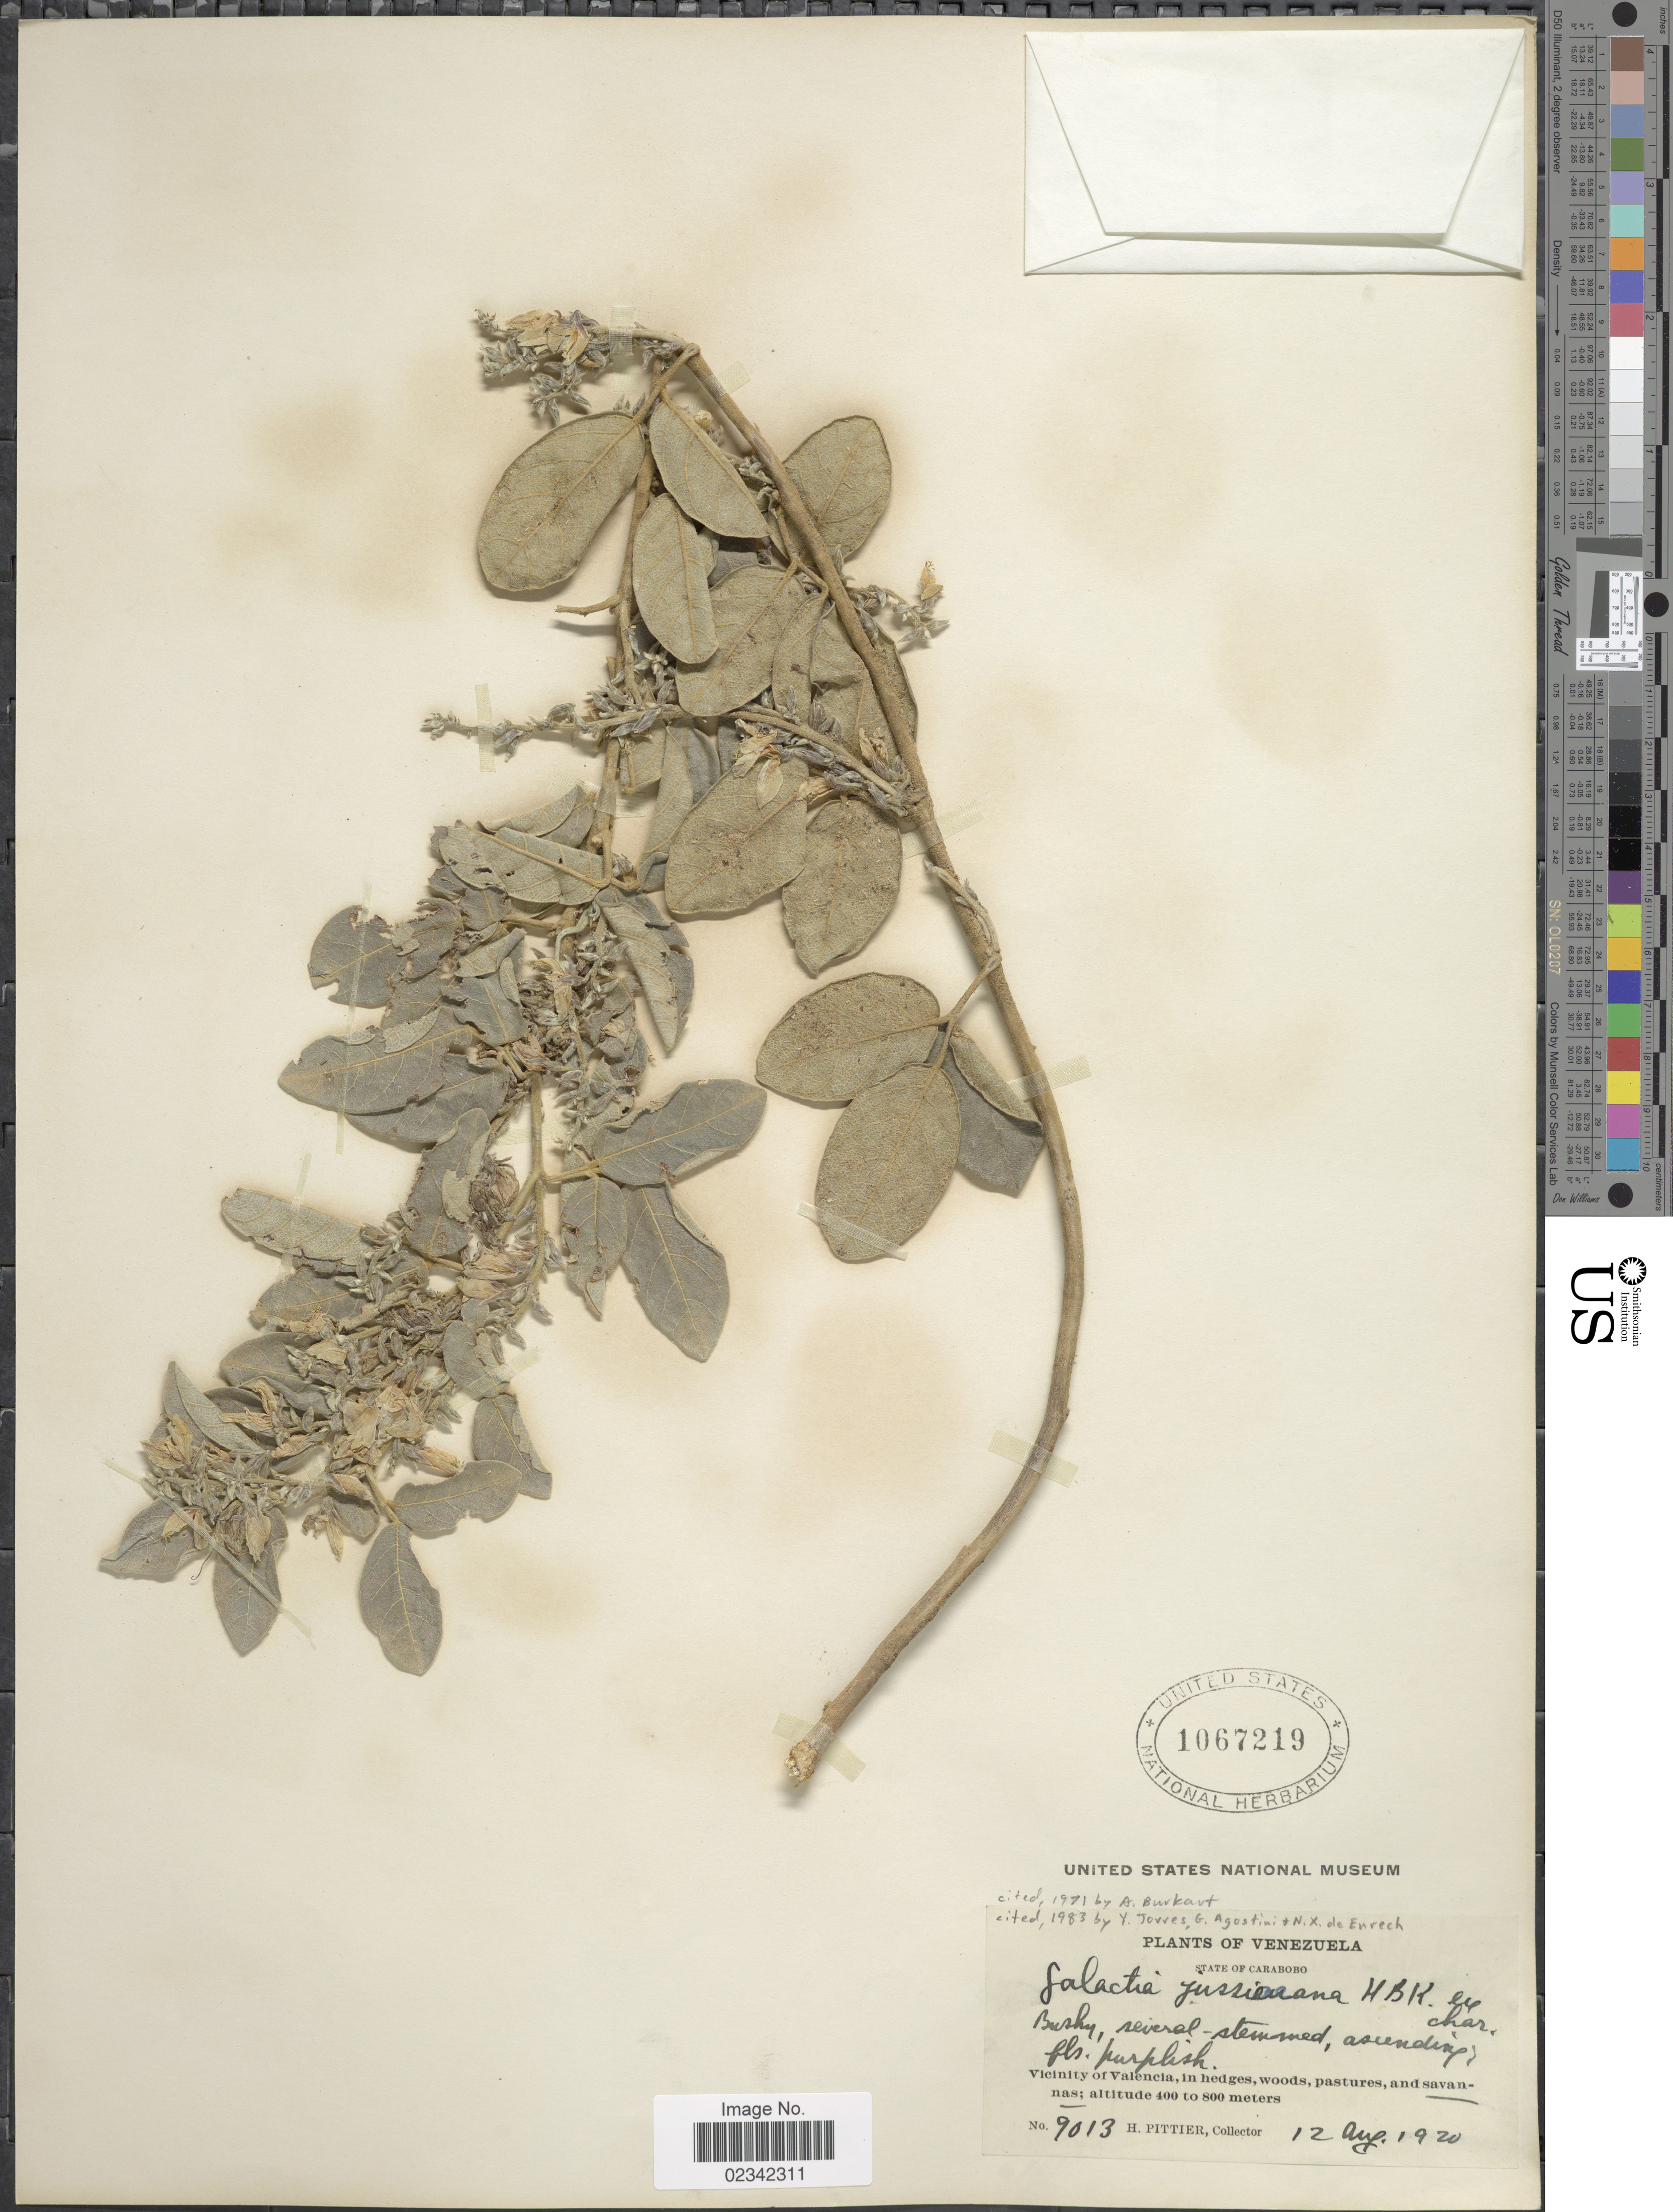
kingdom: Plantae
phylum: Tracheophyta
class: Magnoliopsida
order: Fabales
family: Fabaceae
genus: Galactia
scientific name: Galactia jussiaeana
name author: Kunth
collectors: H. F. Pittier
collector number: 9013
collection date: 1920-08-12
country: Venezuela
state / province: Carabobo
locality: Vicinity of Valencia, in hedges, woods, pastures and savannas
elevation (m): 400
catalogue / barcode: US 1067219